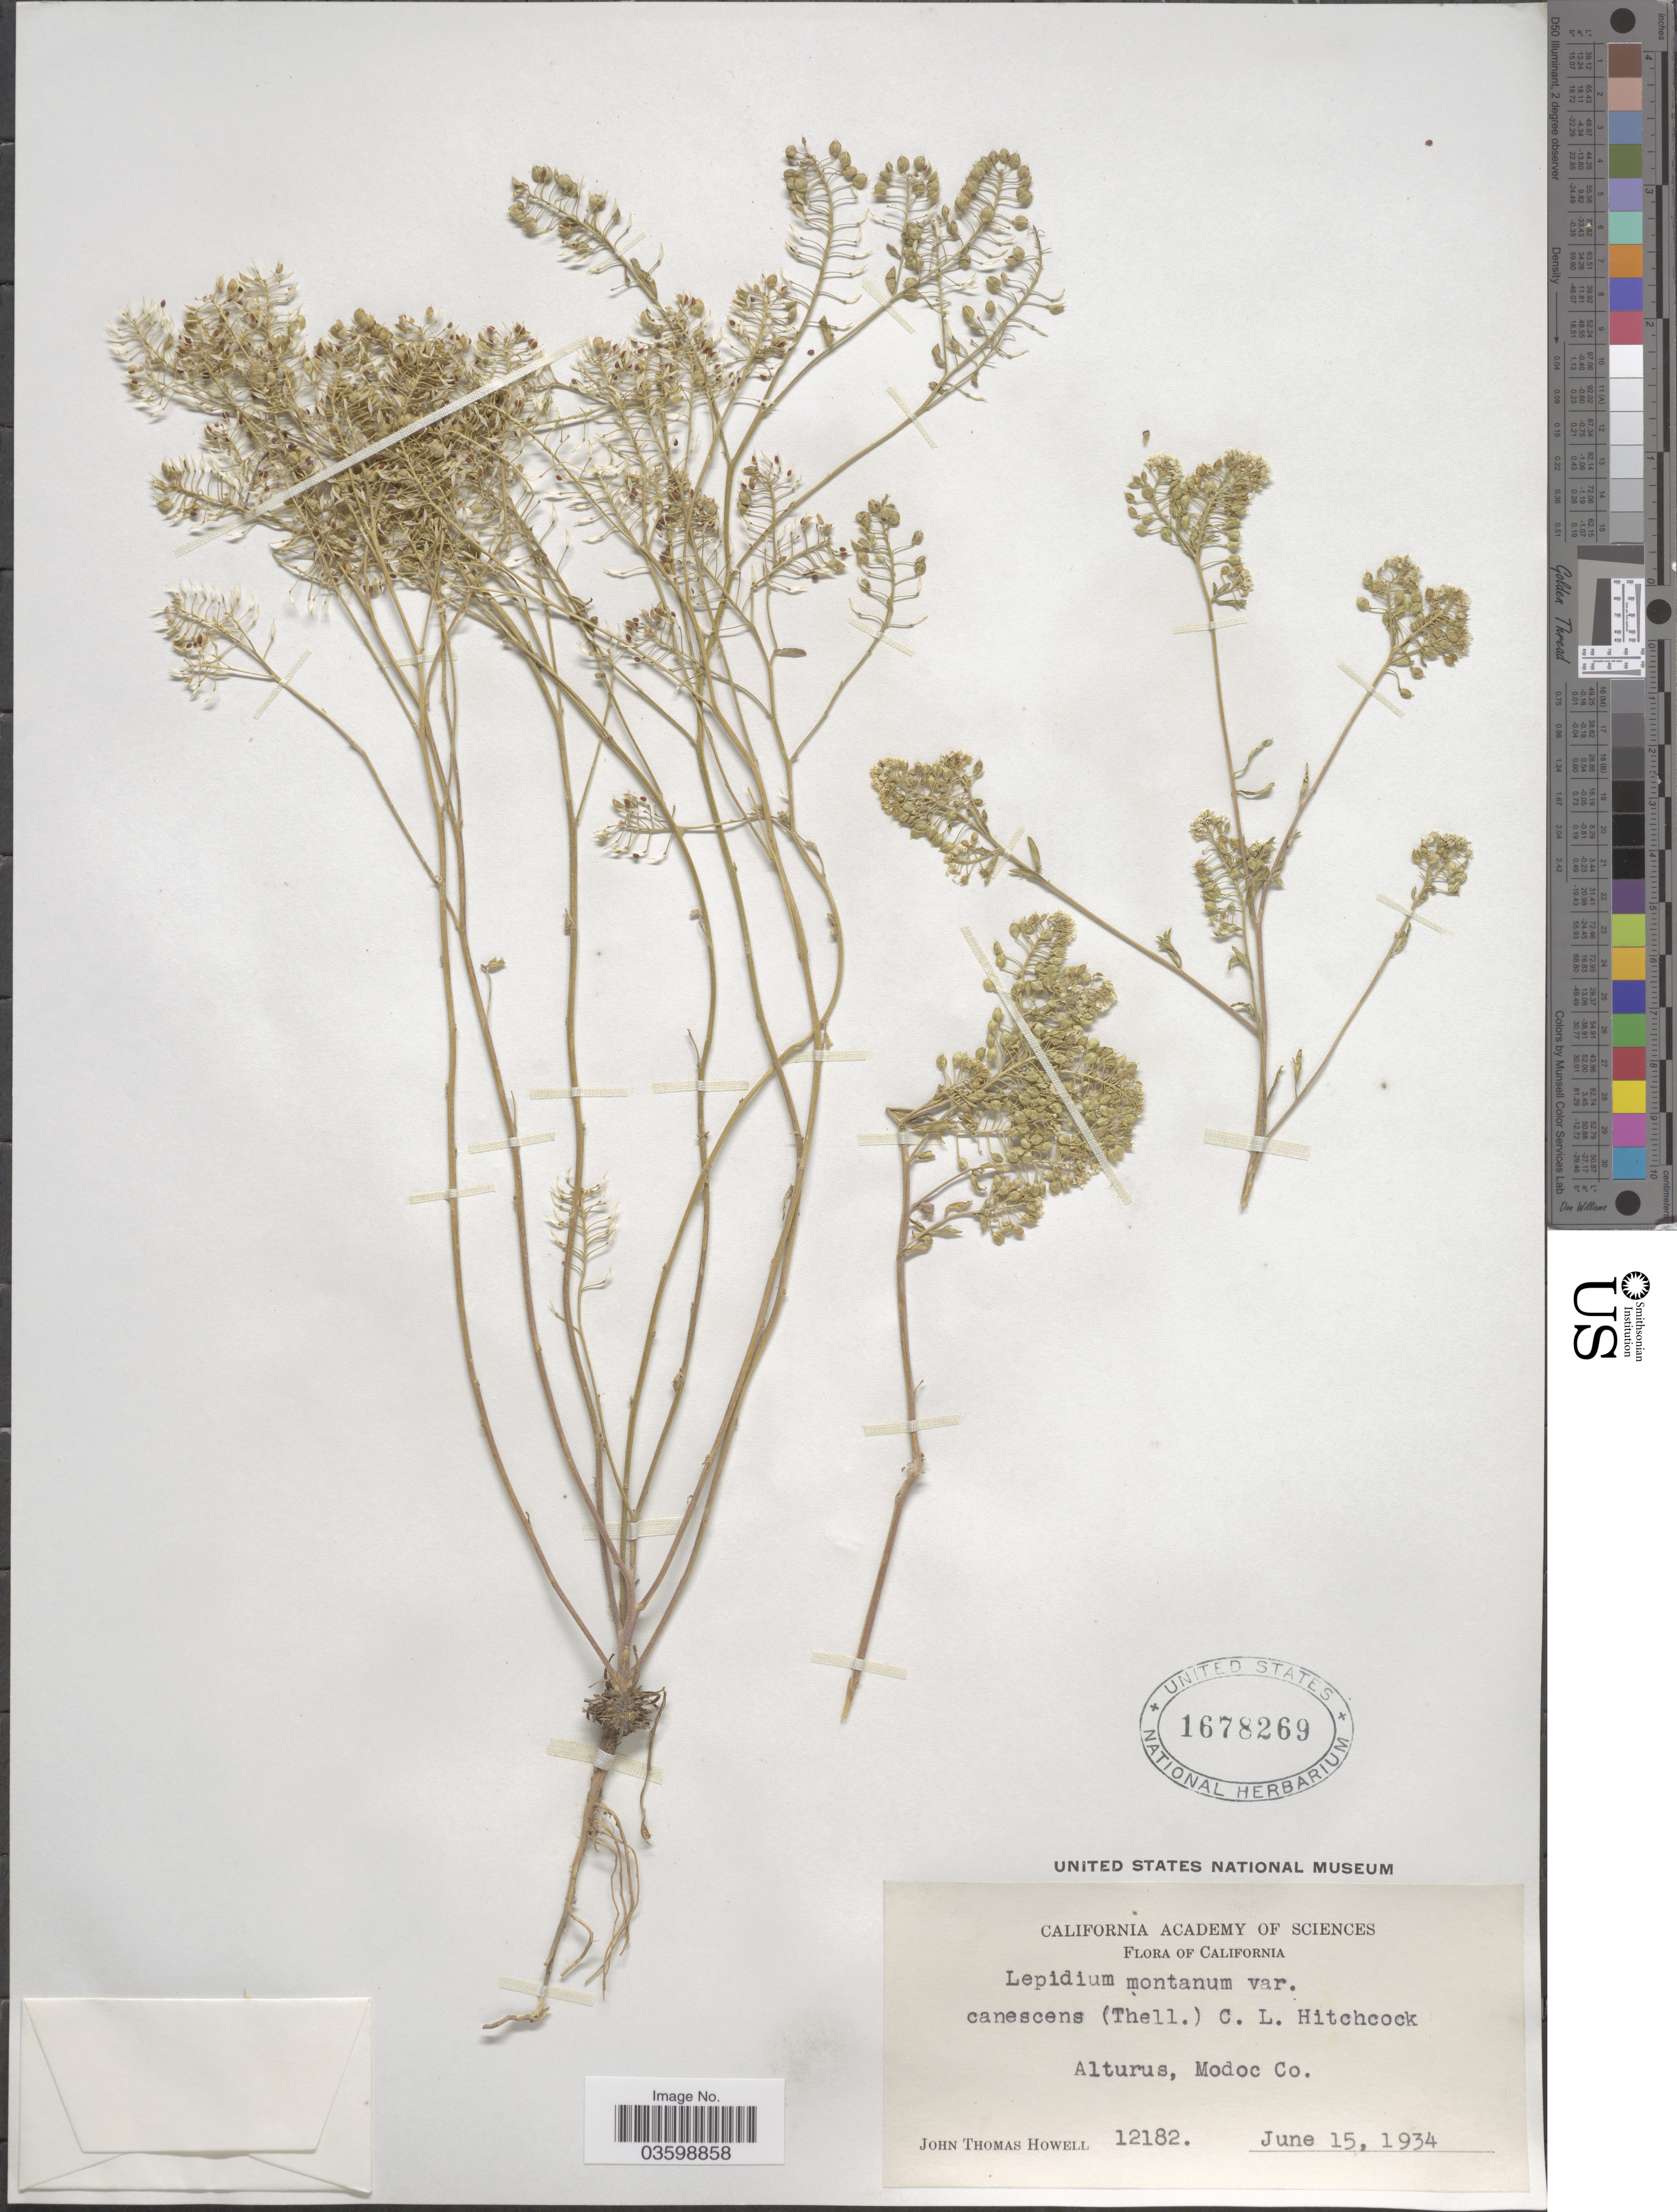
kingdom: Plantae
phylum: Tracheophyta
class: Magnoliopsida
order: Brassicales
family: Brassicaceae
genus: Lepidium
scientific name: Lepidium montanum var. canescens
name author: C.L. Hitchc.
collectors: J. T. Howell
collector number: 12182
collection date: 1934-06-15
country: United States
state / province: California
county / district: Modoc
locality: Alturus, Modoc Co.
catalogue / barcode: US 1678269